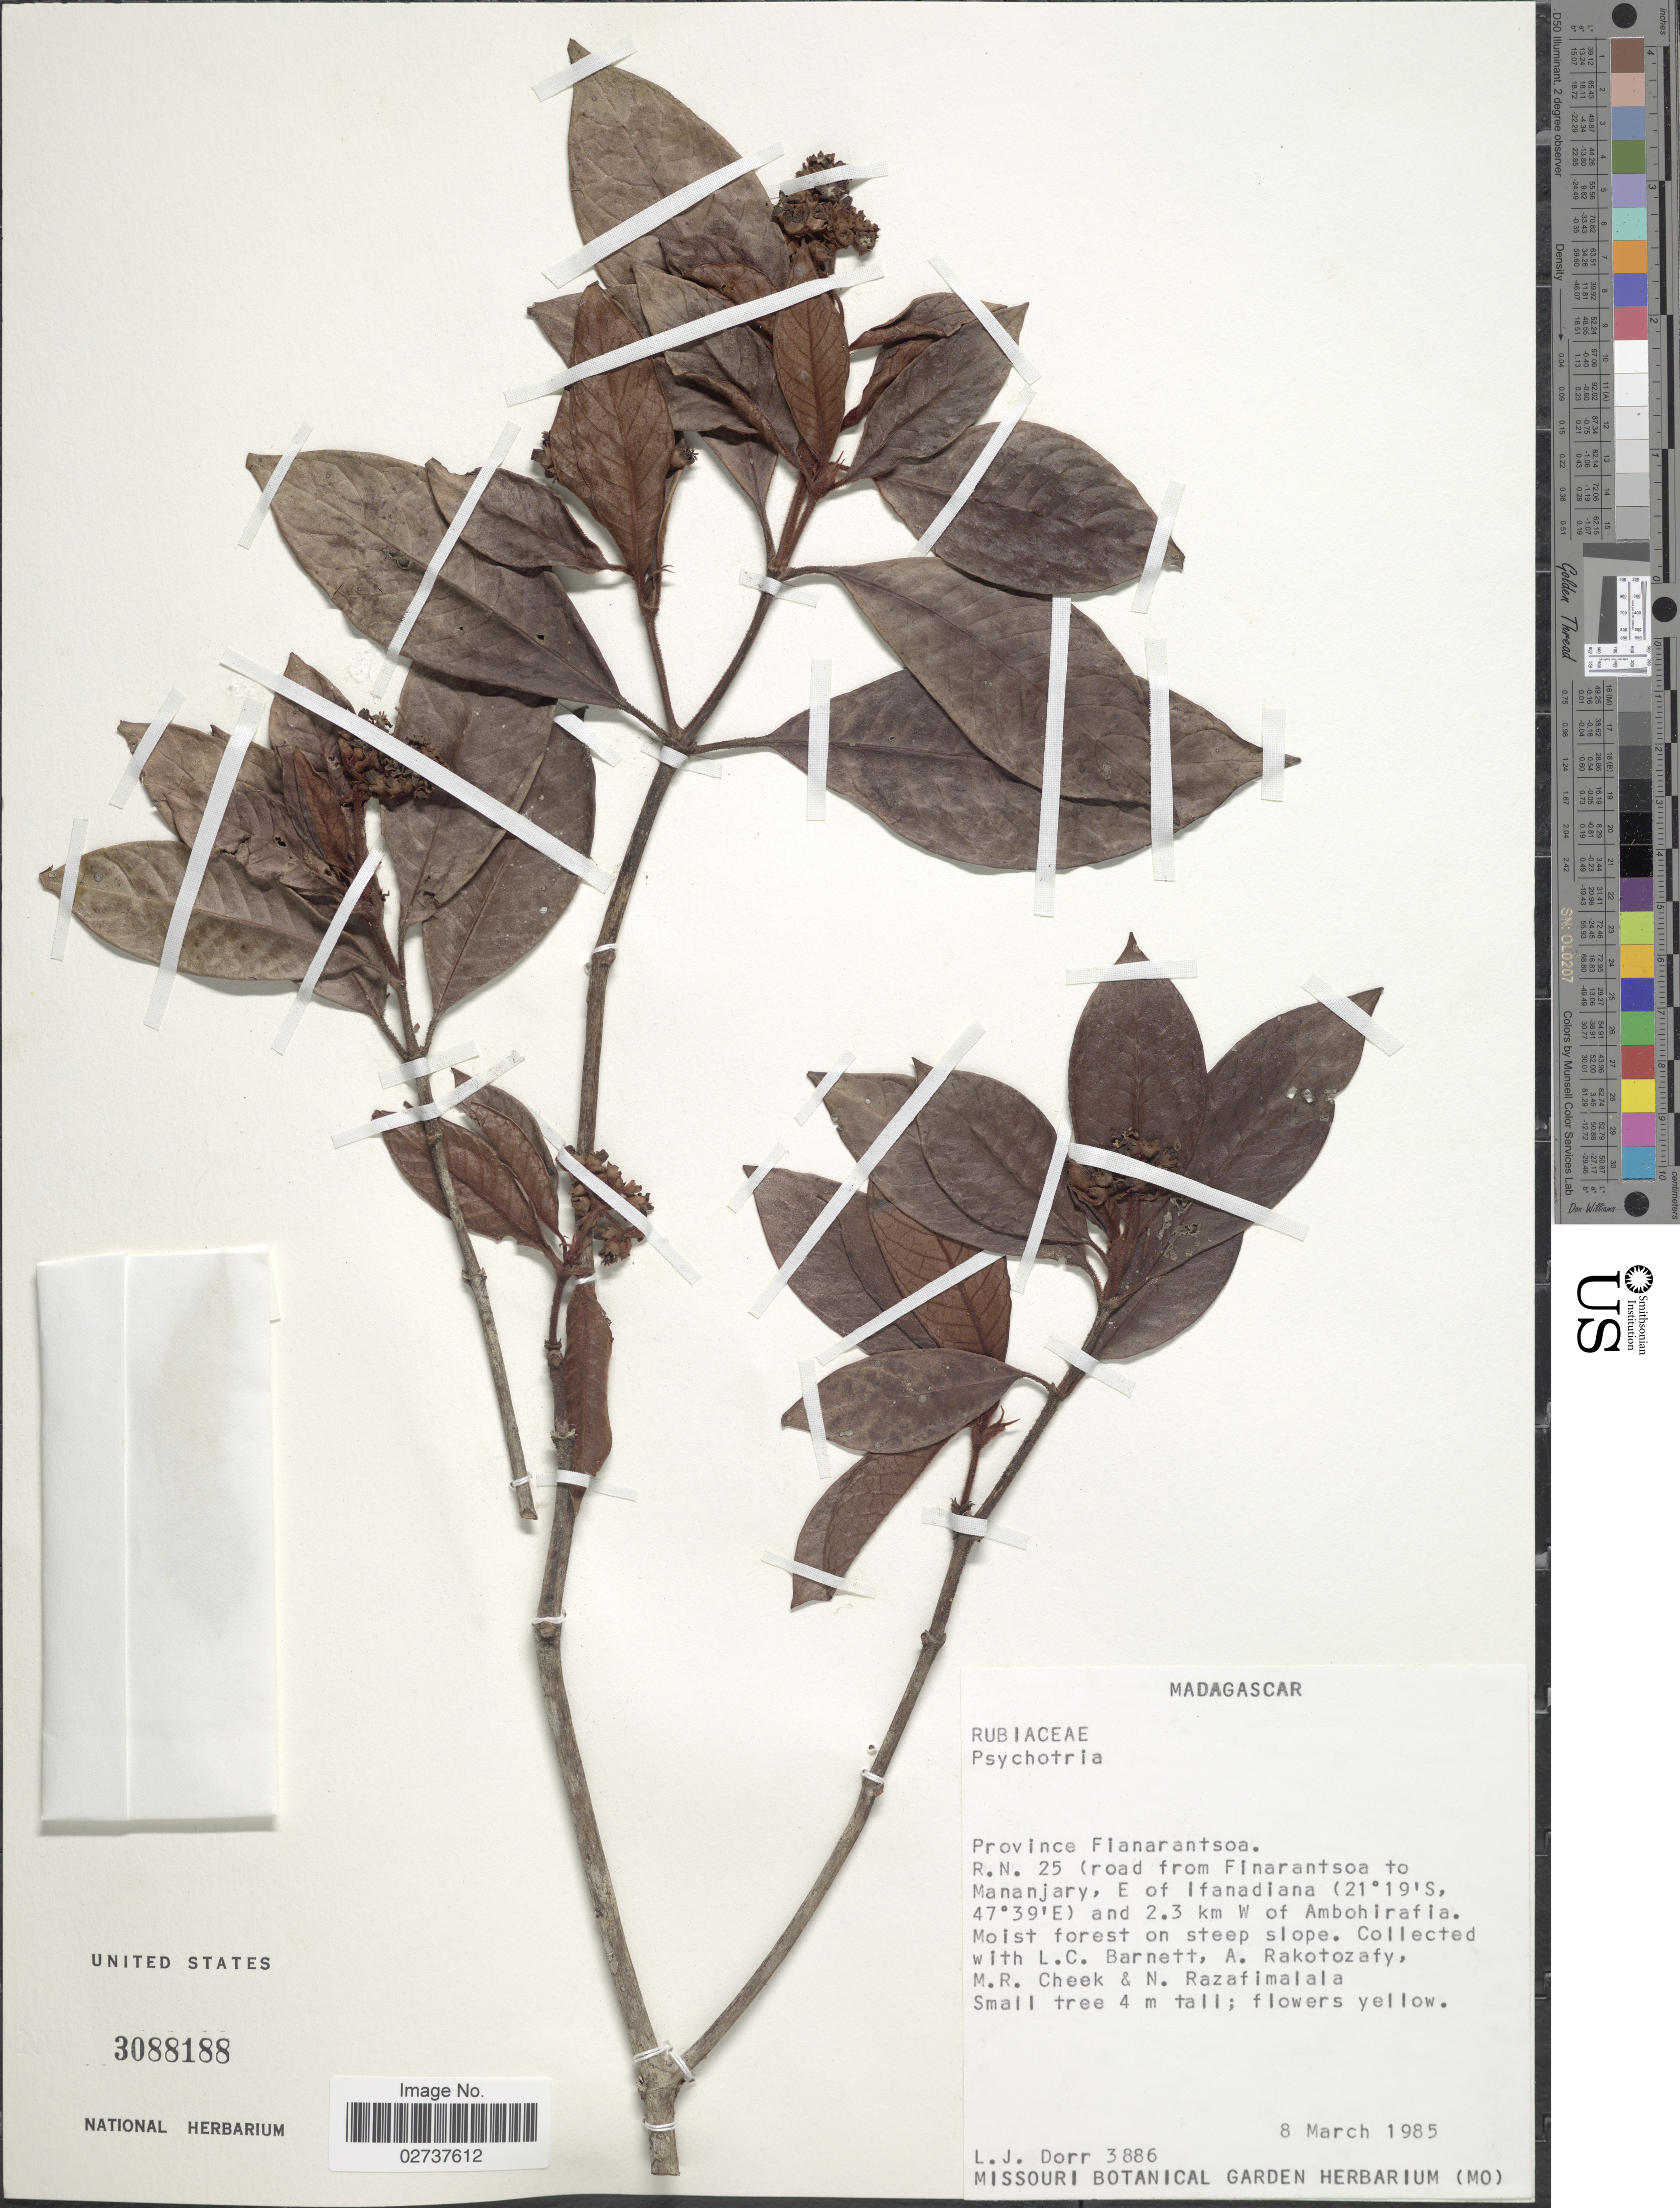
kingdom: Plantae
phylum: Tracheophyta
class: Magnoliopsida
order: Gentianales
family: Rubiaceae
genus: Psychotria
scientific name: Psychotria sp.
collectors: L. J. Dorr, L. C. Barnett, A. Rakotozafy, M. Cheek & N. Razafimalala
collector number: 3886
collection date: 1985-03-08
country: Madagascar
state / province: Vatovavy Fitovinany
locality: R.N. 25 (road from Finarantsoa to Mananjary, E of Ifanadiana) and 2.3 km W of Ambohirafia, moist forest on steep slope.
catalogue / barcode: US 3088188